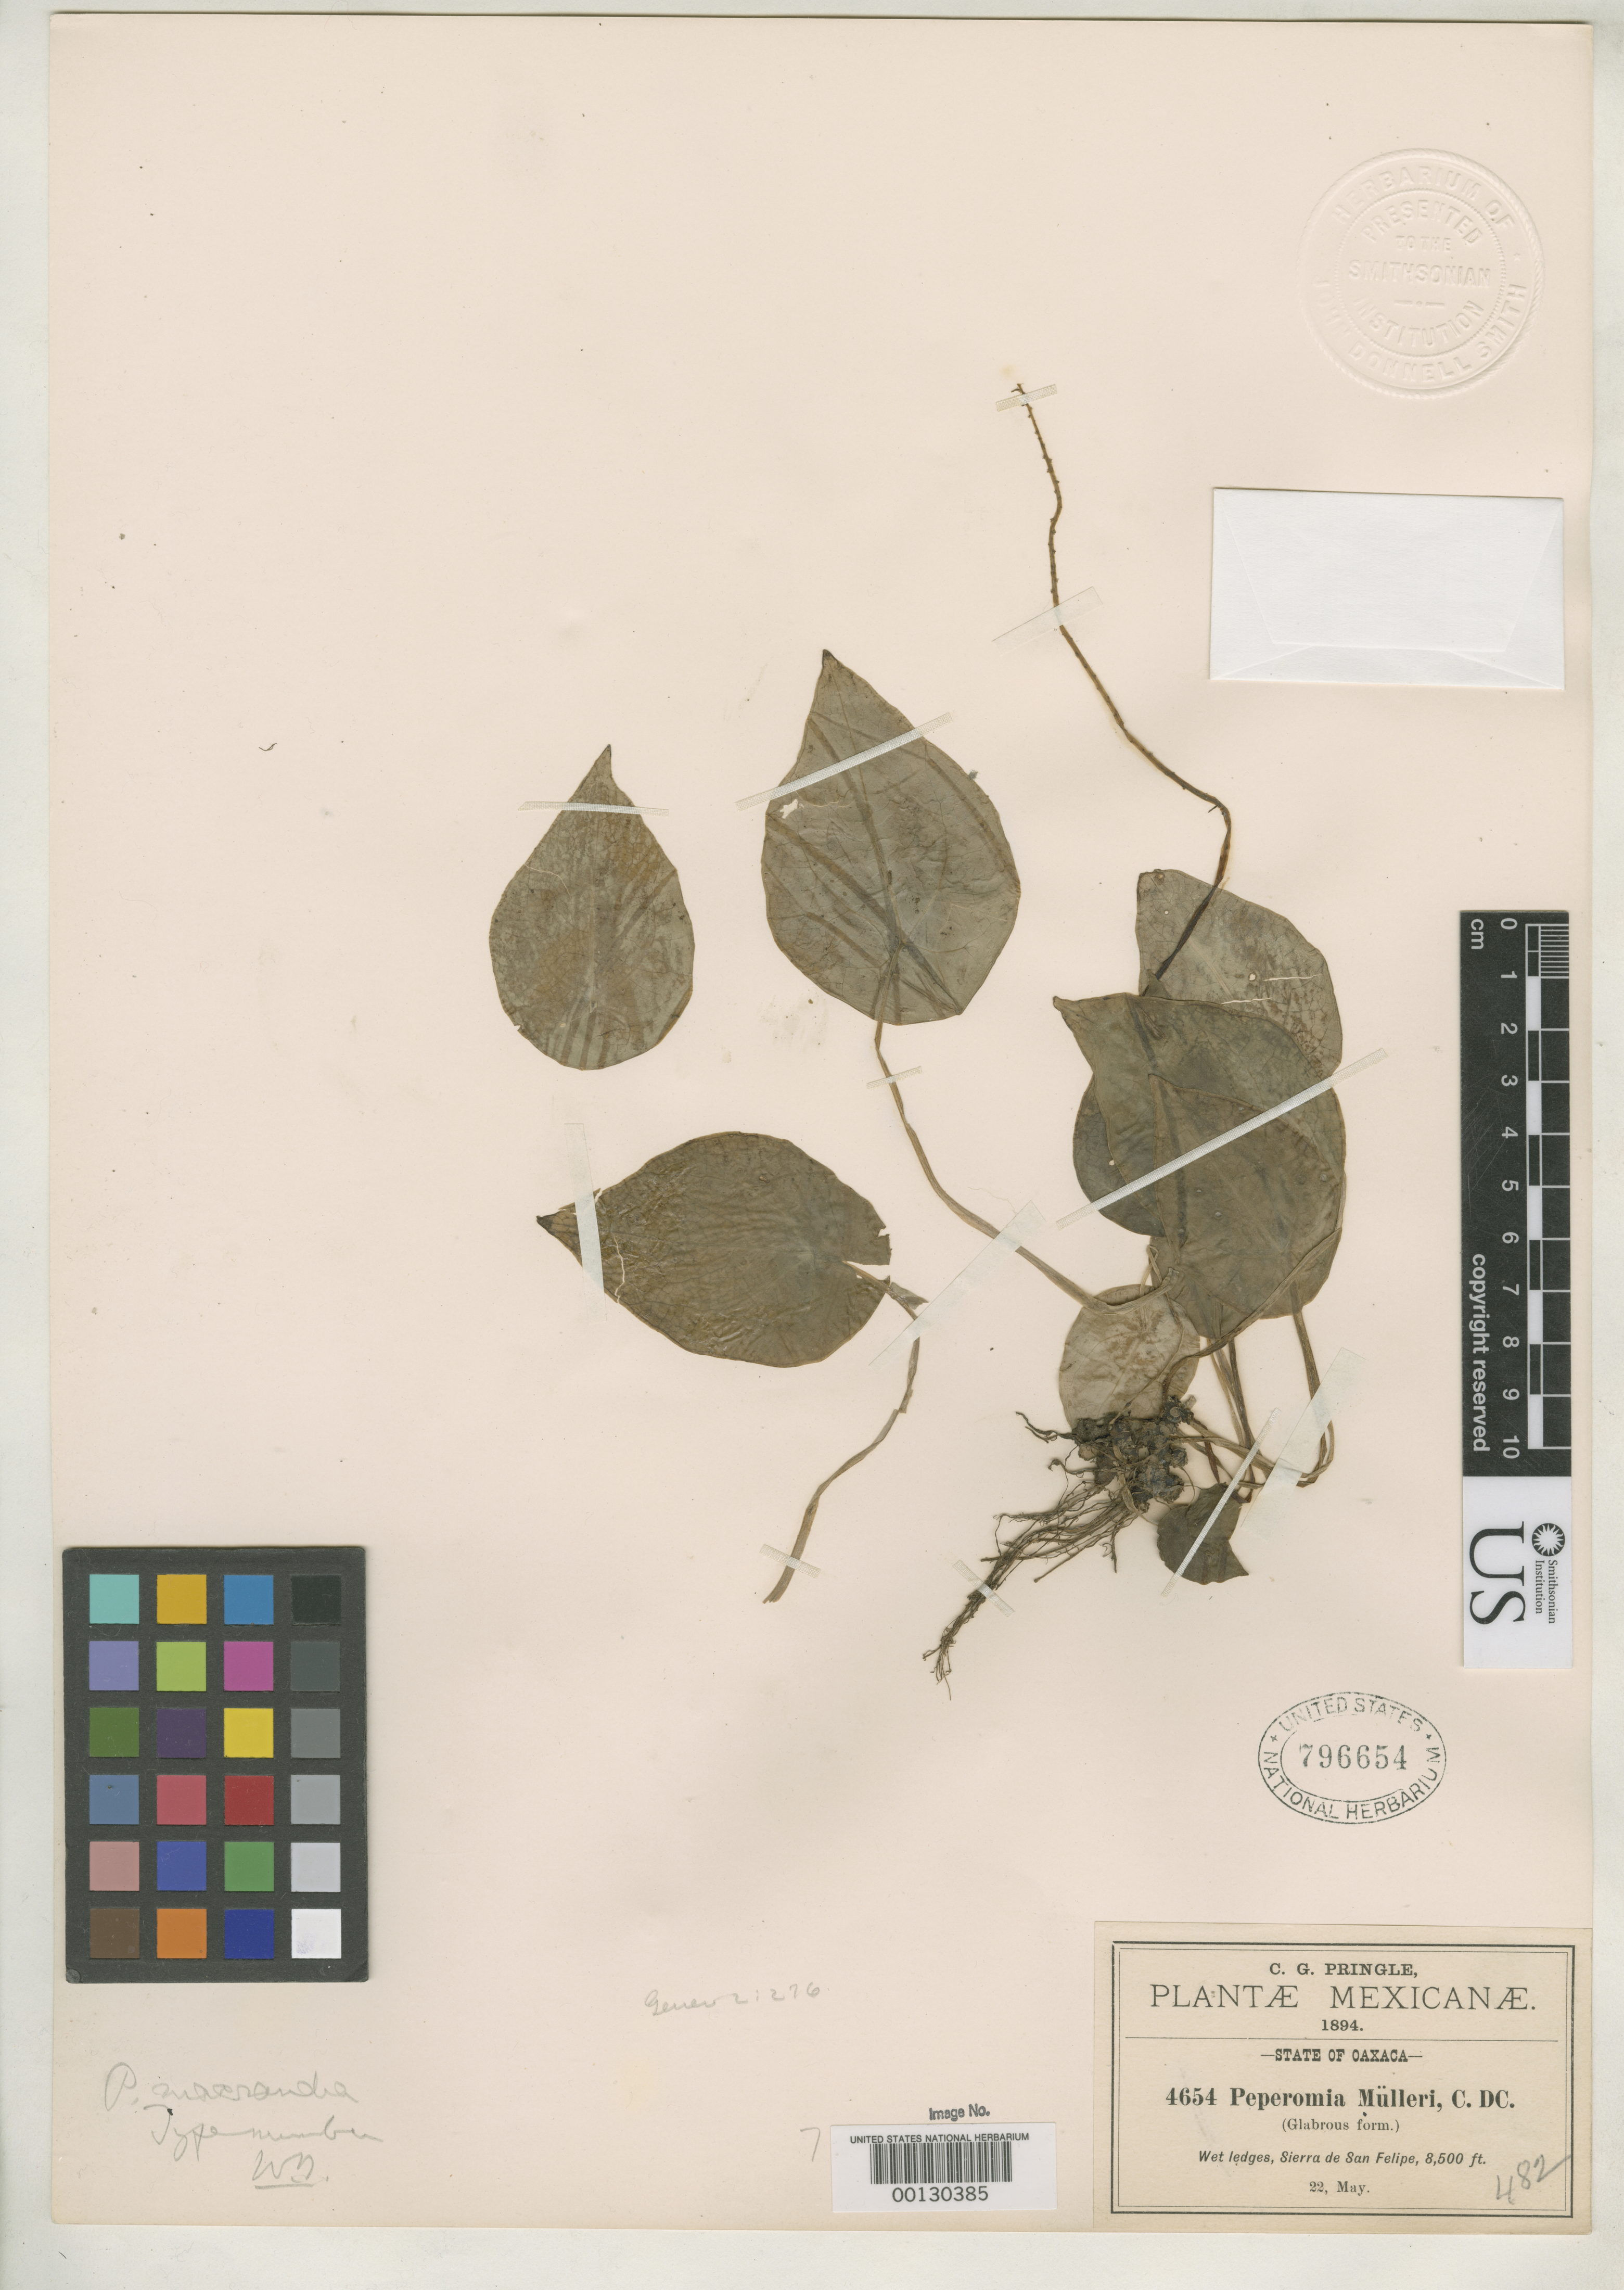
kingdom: Plantae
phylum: Tracheophyta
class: Magnoliopsida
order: Piperales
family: Piperaceae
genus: Peperomia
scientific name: Peperomia macrandra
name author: C. DC.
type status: Isotype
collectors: C. G. Pringle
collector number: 4654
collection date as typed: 22 May 1894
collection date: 1894-05-22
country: Mexico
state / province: Oaxaca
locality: Sierra de San Felipe.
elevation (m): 2591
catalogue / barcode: US 796654